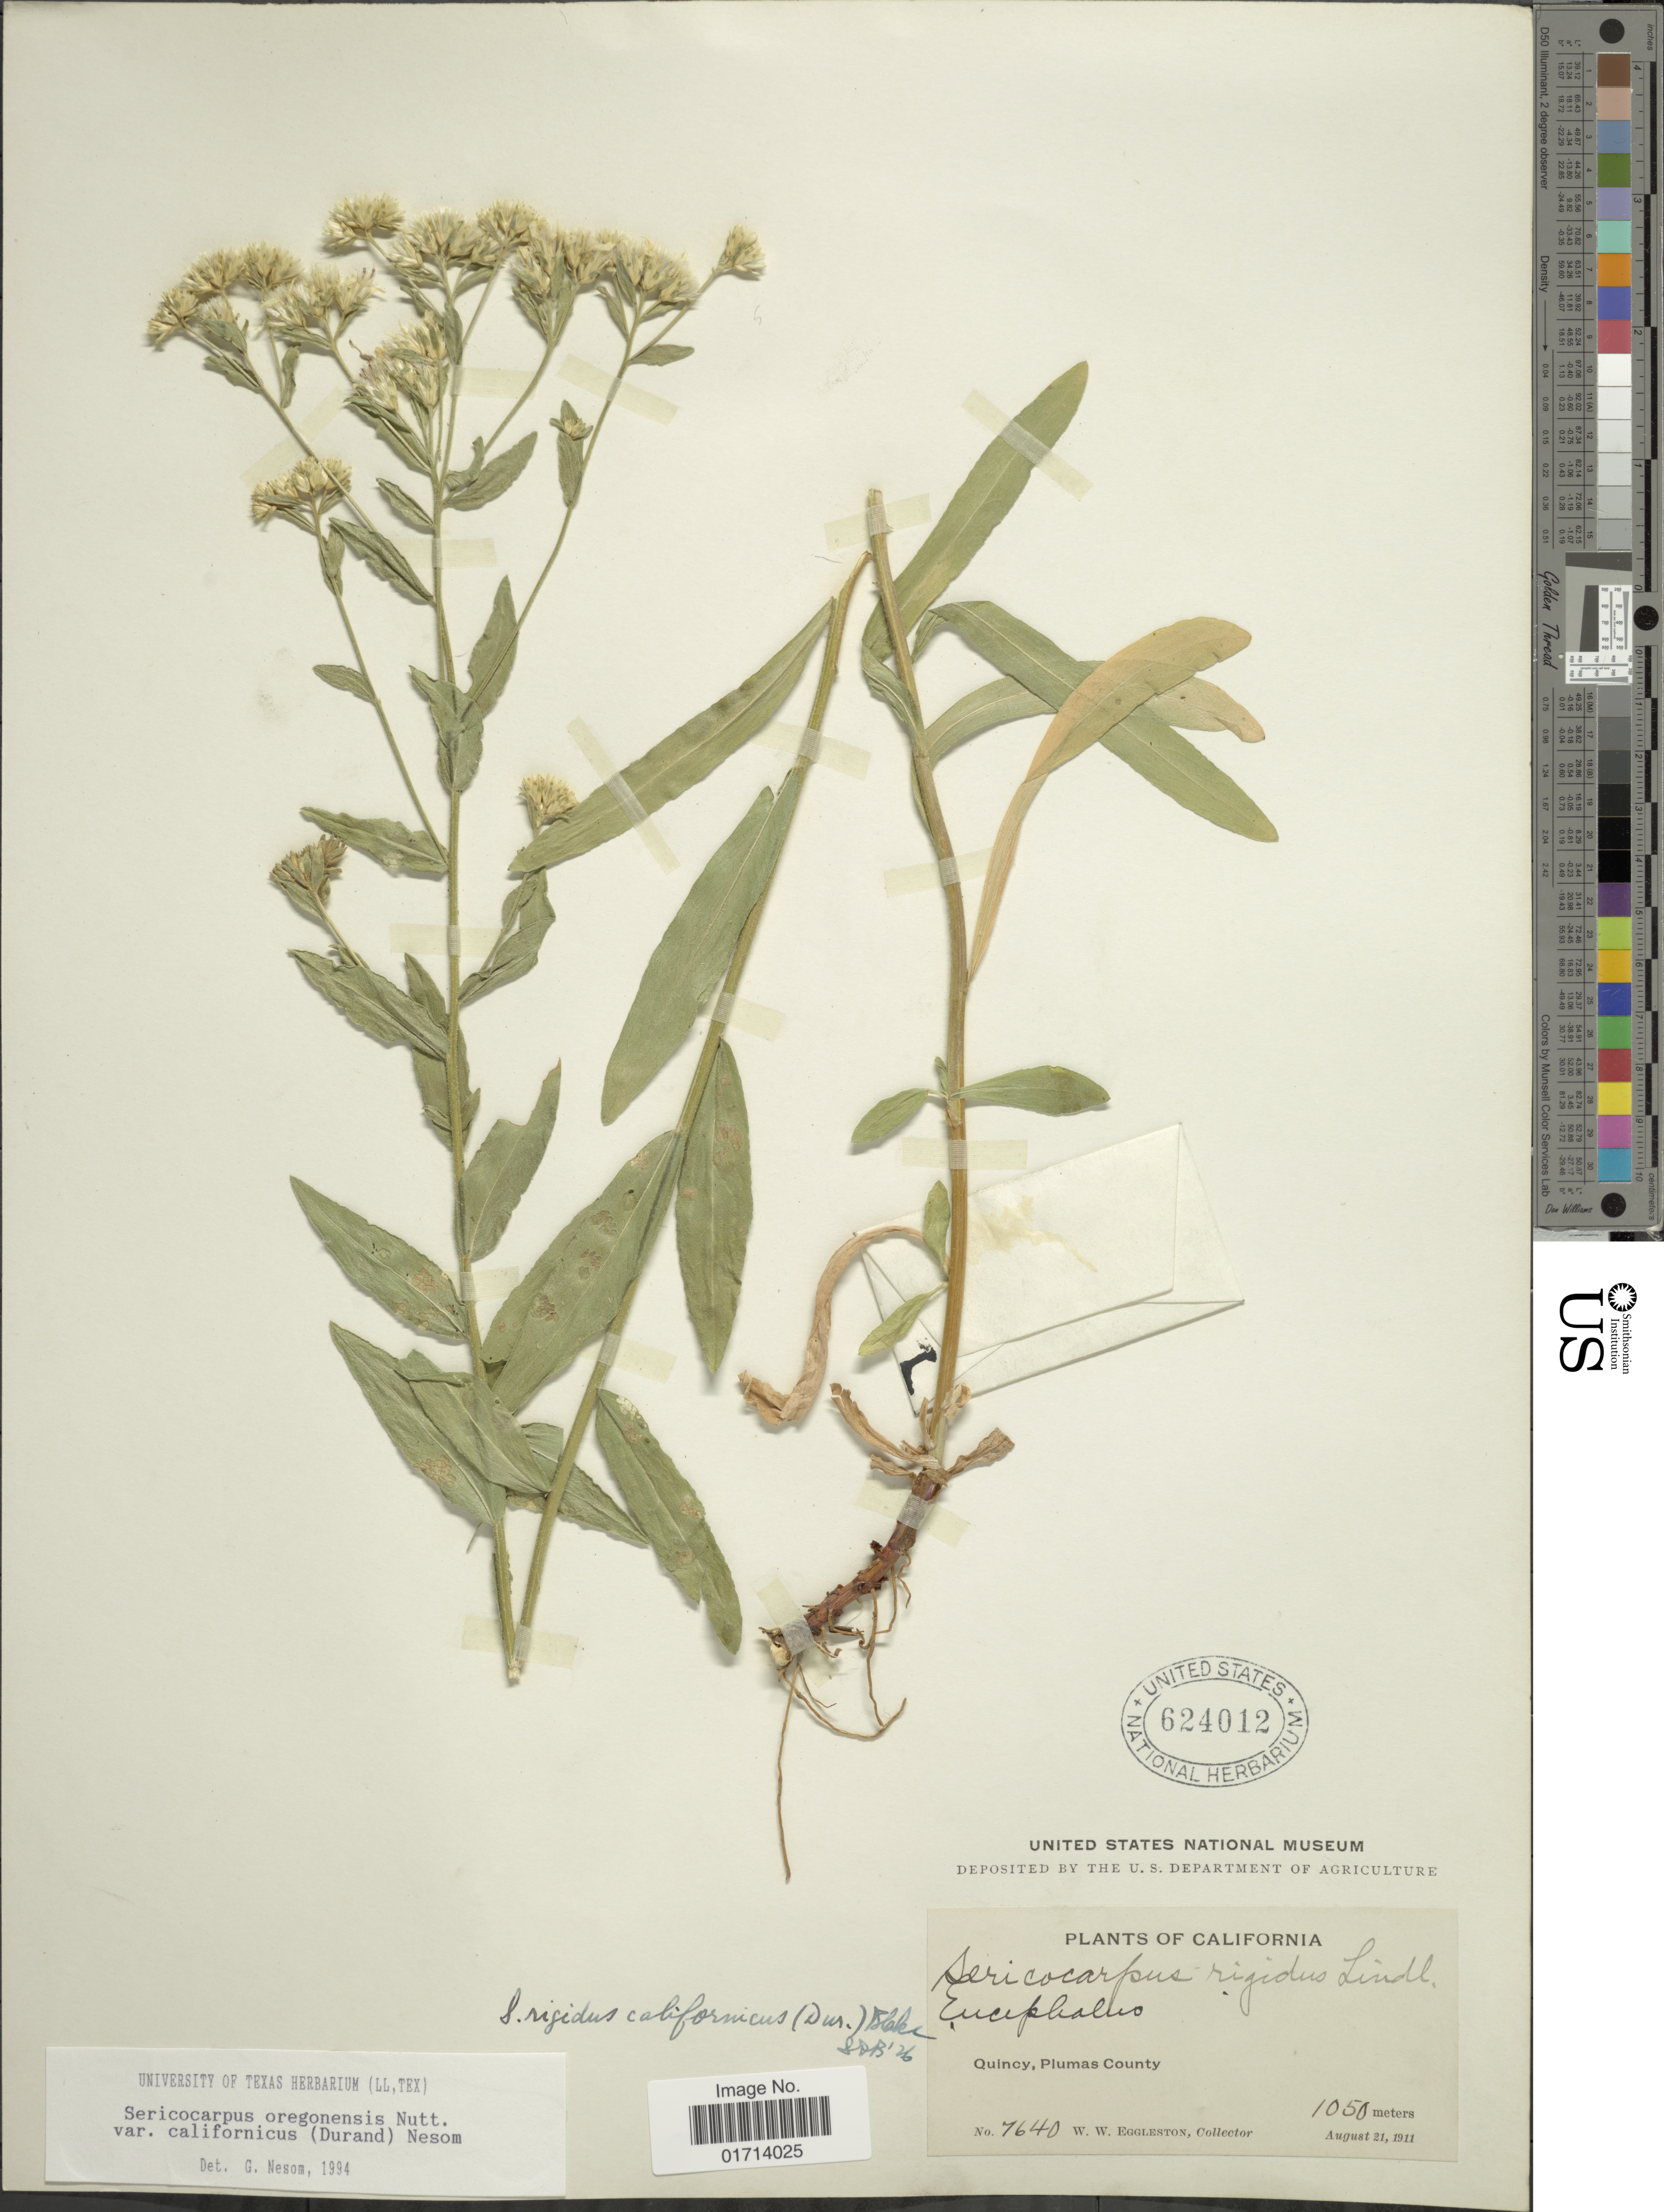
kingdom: Plantae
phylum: Tracheophyta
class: Magnoliopsida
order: Asterales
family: Asteraceae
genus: Sericocarpus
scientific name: Sericocarpus oregonensis var. californicus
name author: (Durand) G.L. Nesom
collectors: W. W. Eggleston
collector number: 7640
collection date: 1911-08-21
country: United States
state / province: California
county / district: Plumas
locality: Quincy, Plumas County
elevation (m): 1050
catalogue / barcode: US 624012